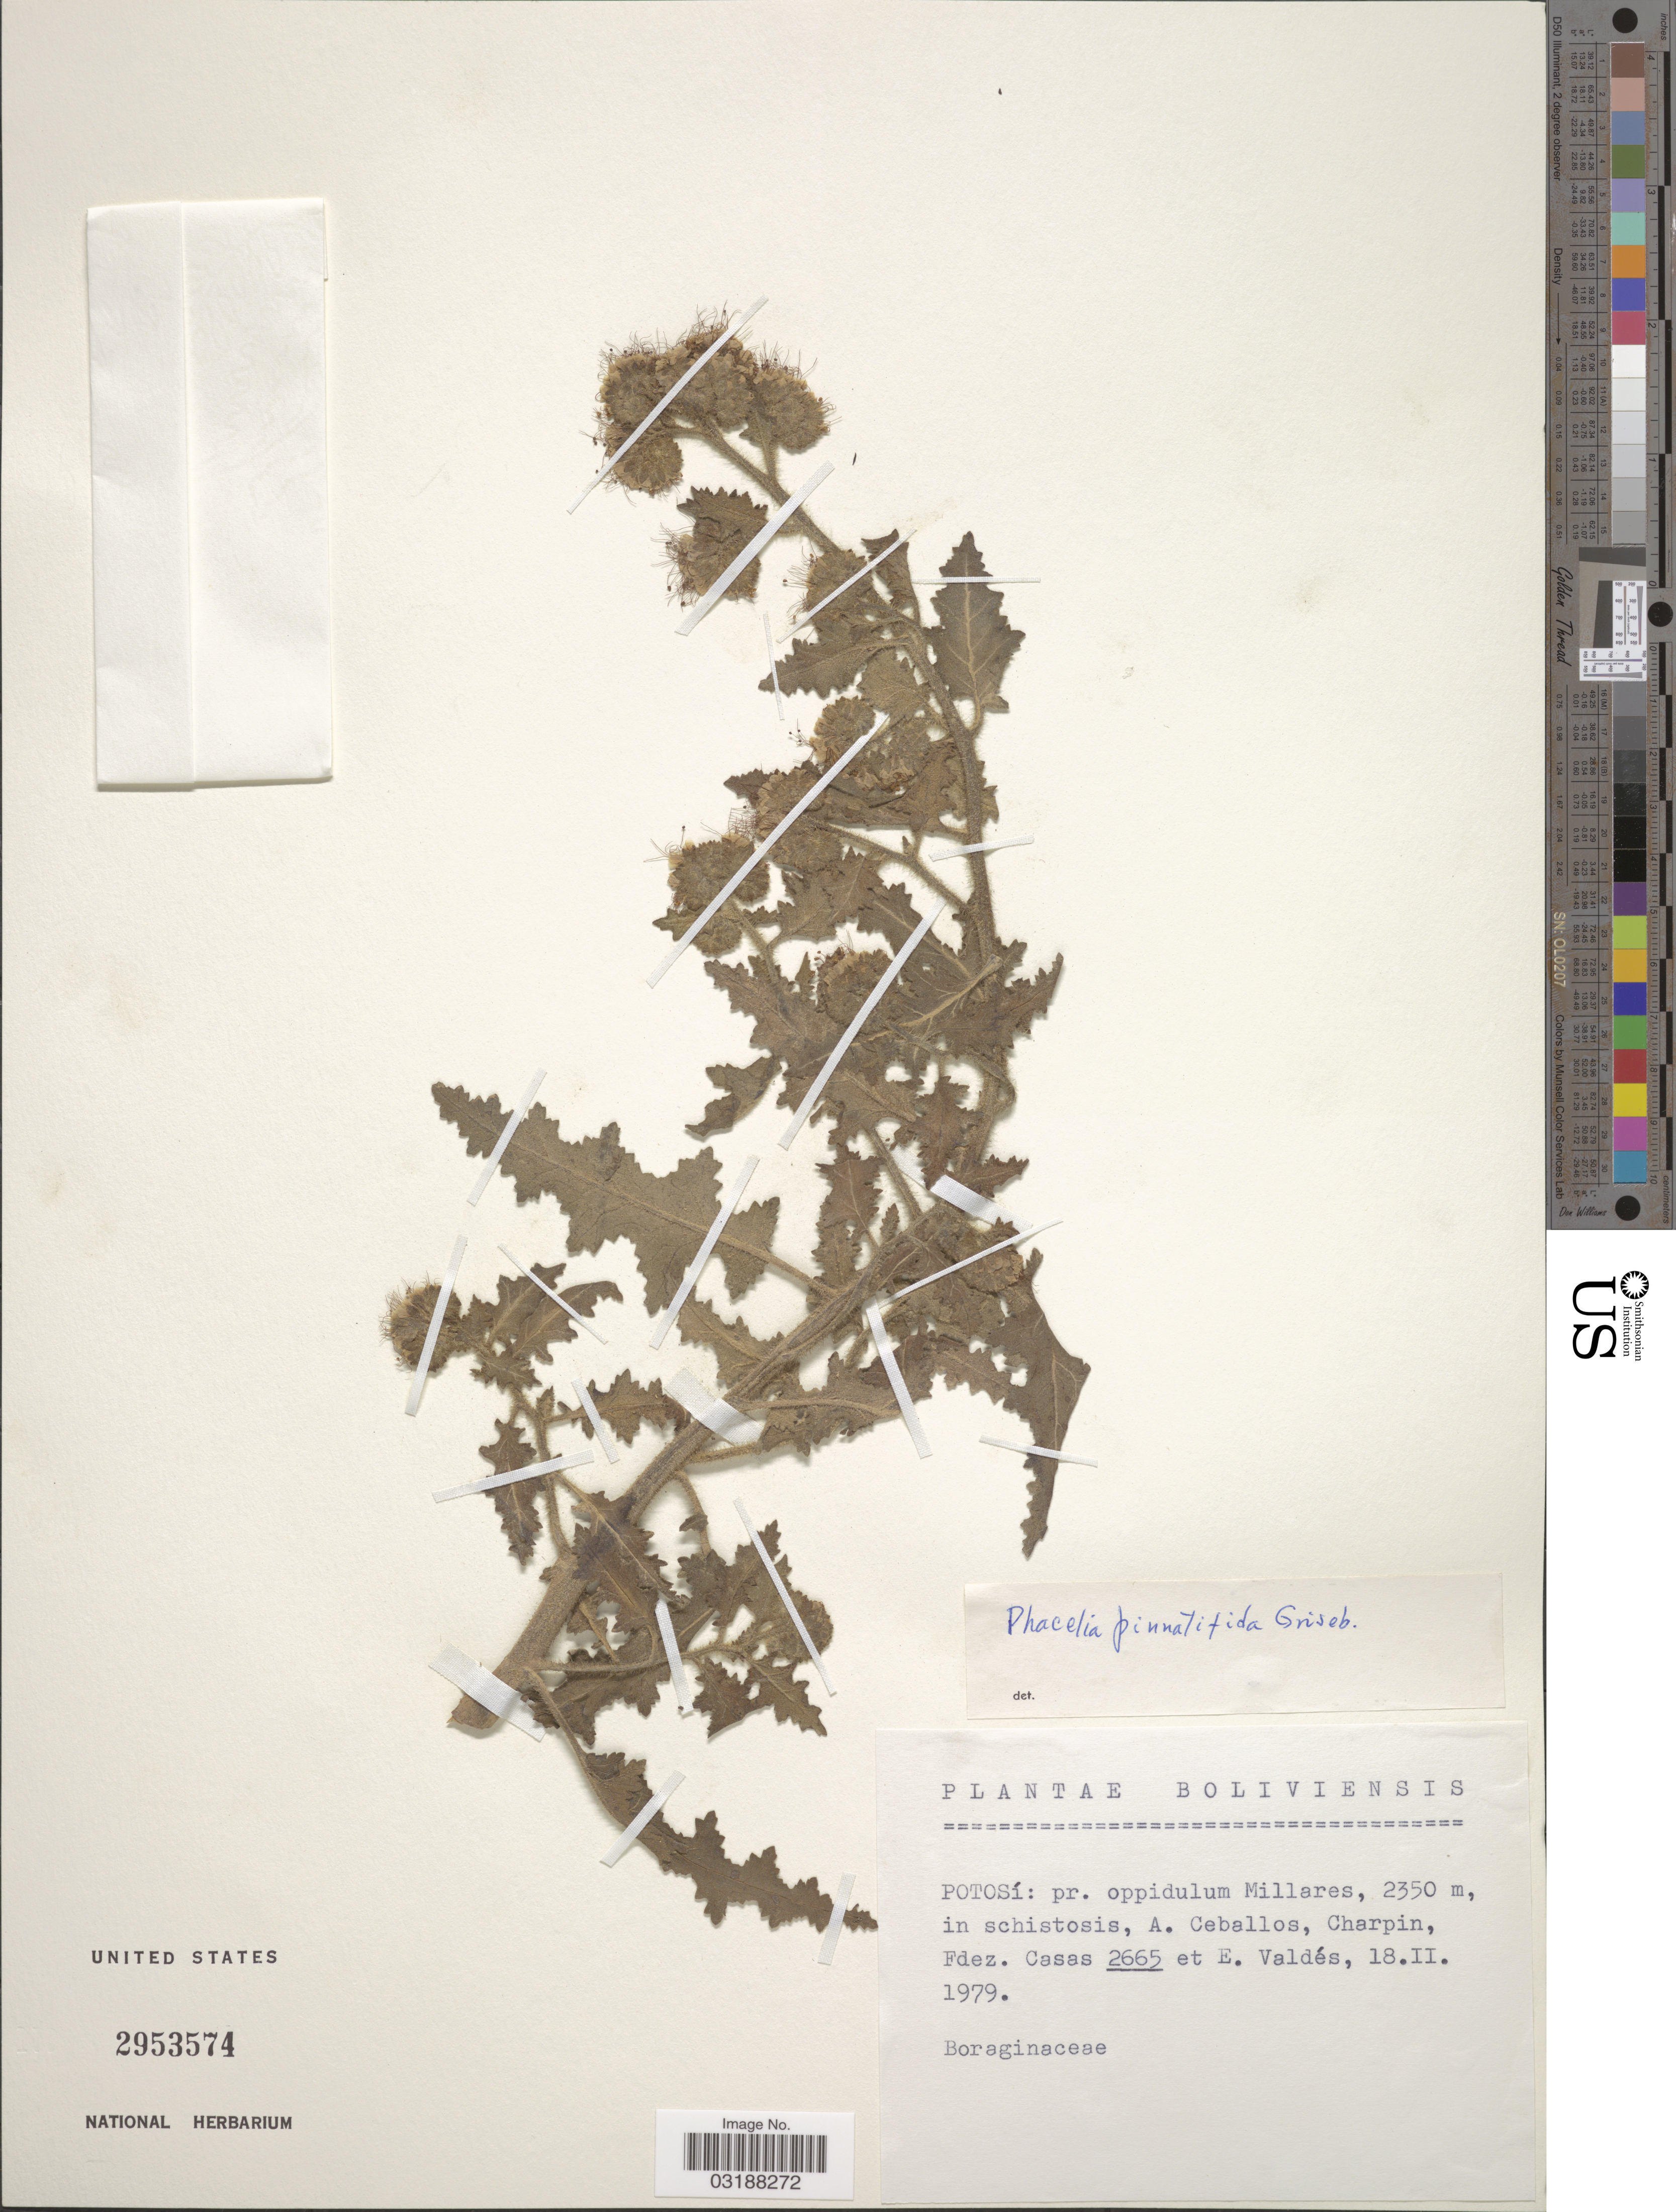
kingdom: Plantae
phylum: Tracheophyta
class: Magnoliopsida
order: Boraginales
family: Hydrophyllaceae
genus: Phacelia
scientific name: Phacelia pinnatifida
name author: Griseb. ex Wedd.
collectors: A. Ceballos, Charpin, F. Casas & E. Valdés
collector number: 2665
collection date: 1979-02-18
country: Bolivia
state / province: Potosi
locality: Potosí: pr. oppidulum Millares.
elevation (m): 2350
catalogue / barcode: US 2953574